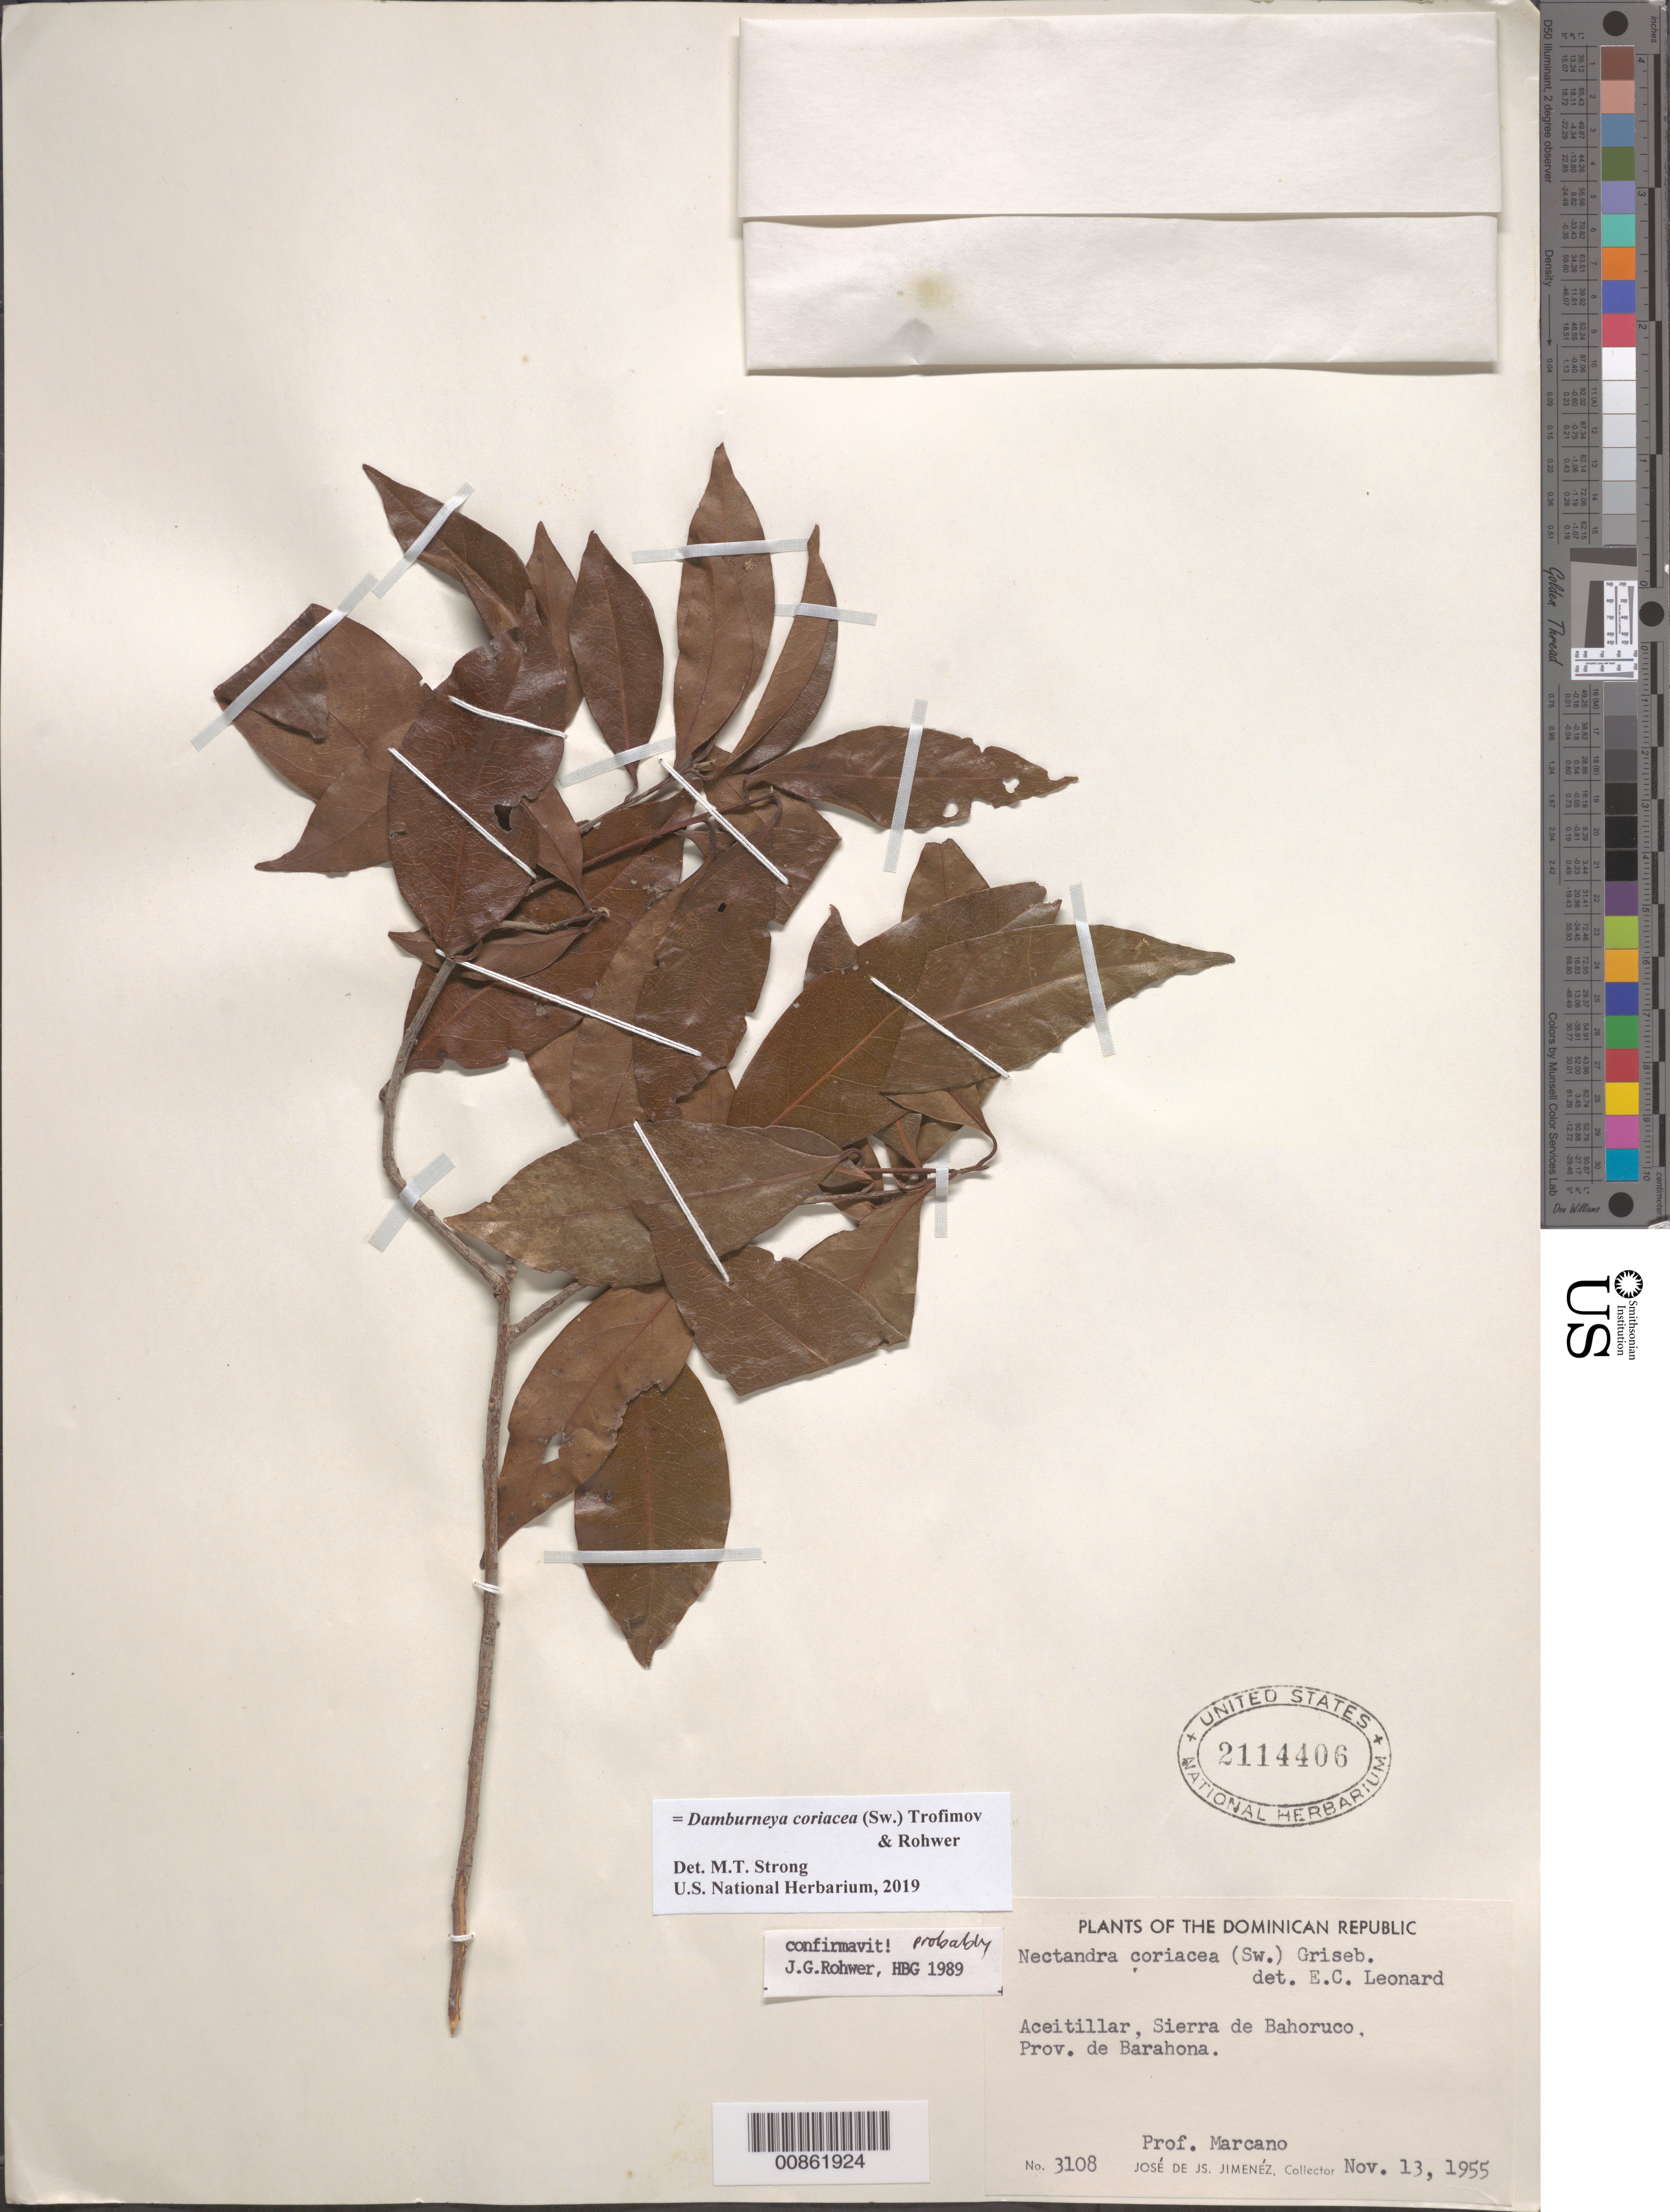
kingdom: Plantae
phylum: Tracheophyta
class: Magnoliopsida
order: Laurales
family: Lauraceae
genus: Damburneya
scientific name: Damburneya coriacea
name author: (Sw.) Trofimov & Rohwer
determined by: Strong, M. T., (US), Smithsonian Institution - National Museum of Natural History (UNITED STATES)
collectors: J. J. Jiménez Almonte & E. J. Marcano F.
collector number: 3108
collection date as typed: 13 Nov 1955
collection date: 1955-11-13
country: Dominican Republic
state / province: Barahona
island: Hispaniola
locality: Aceitillar, Sierra de Bahoruco.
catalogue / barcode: US 2114406